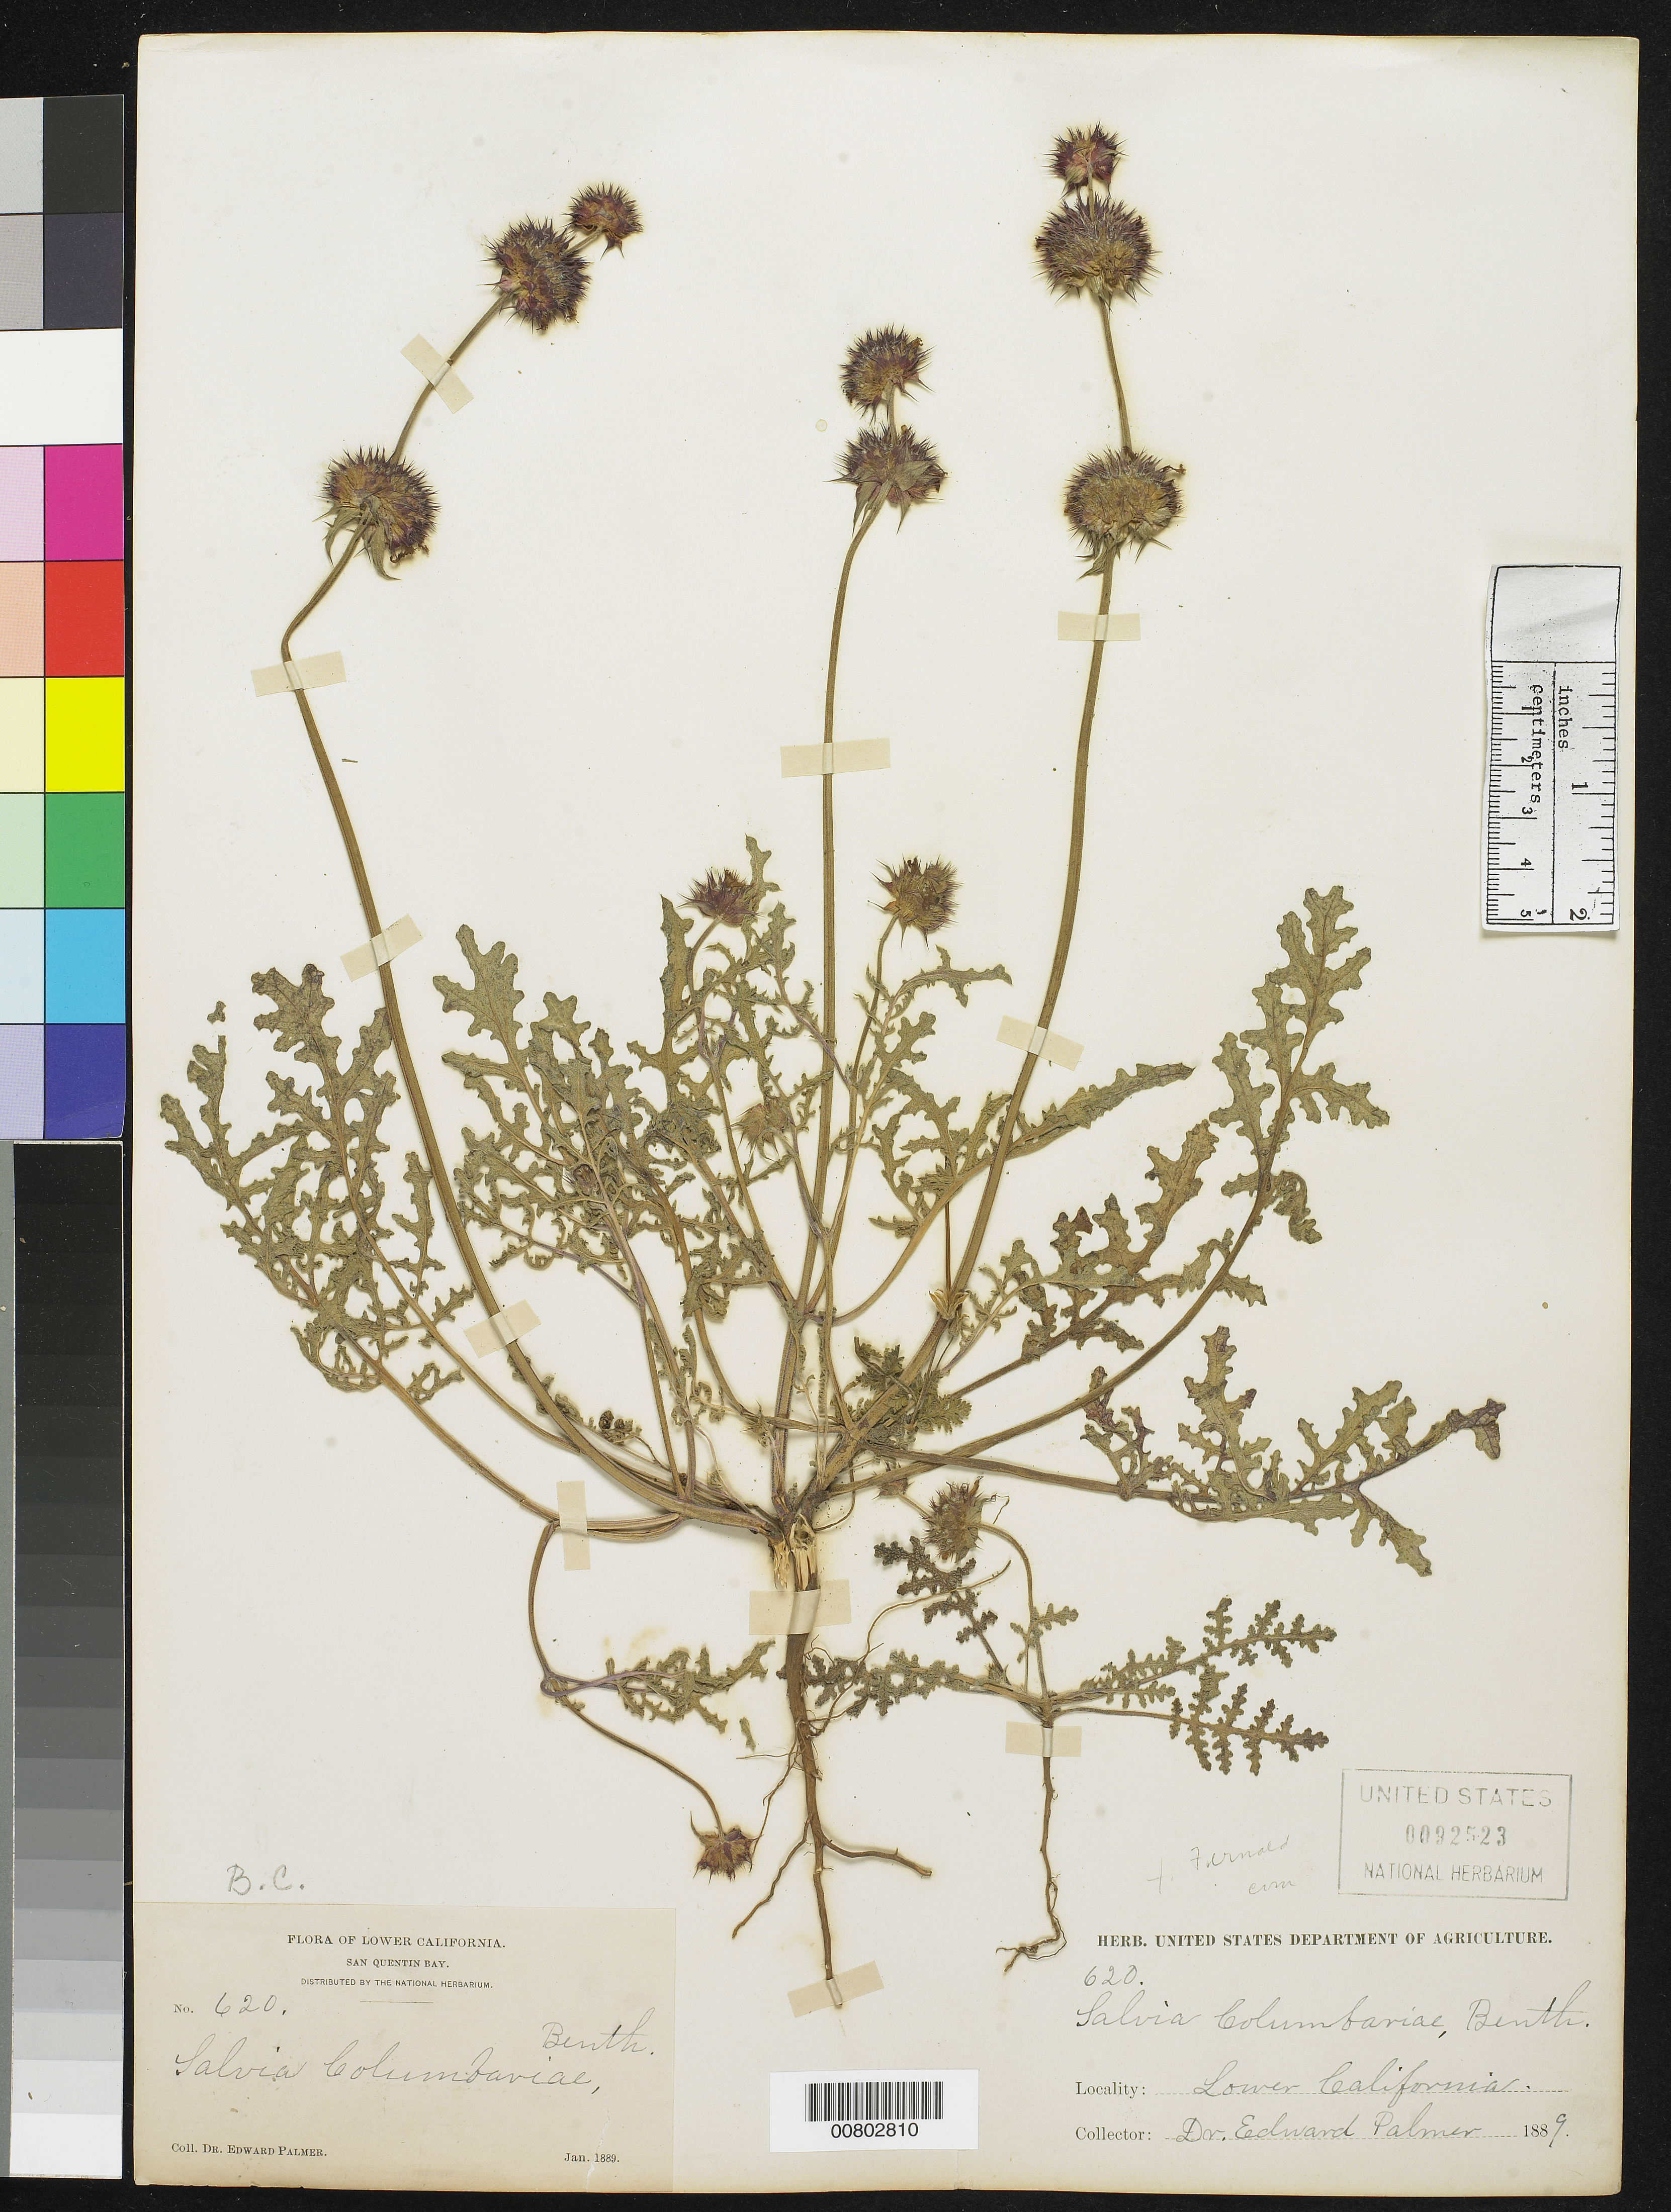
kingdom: Plantae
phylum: Tracheophyta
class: Magnoliopsida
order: Lamiales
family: Lamiaceae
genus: Salvia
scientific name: Salvia columbariae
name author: Benth.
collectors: E. Palmer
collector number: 620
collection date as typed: Jan 1889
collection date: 1889-01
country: Mexico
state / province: Baja California Norte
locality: San Quentin Bay, Baja California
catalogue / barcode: US 92523